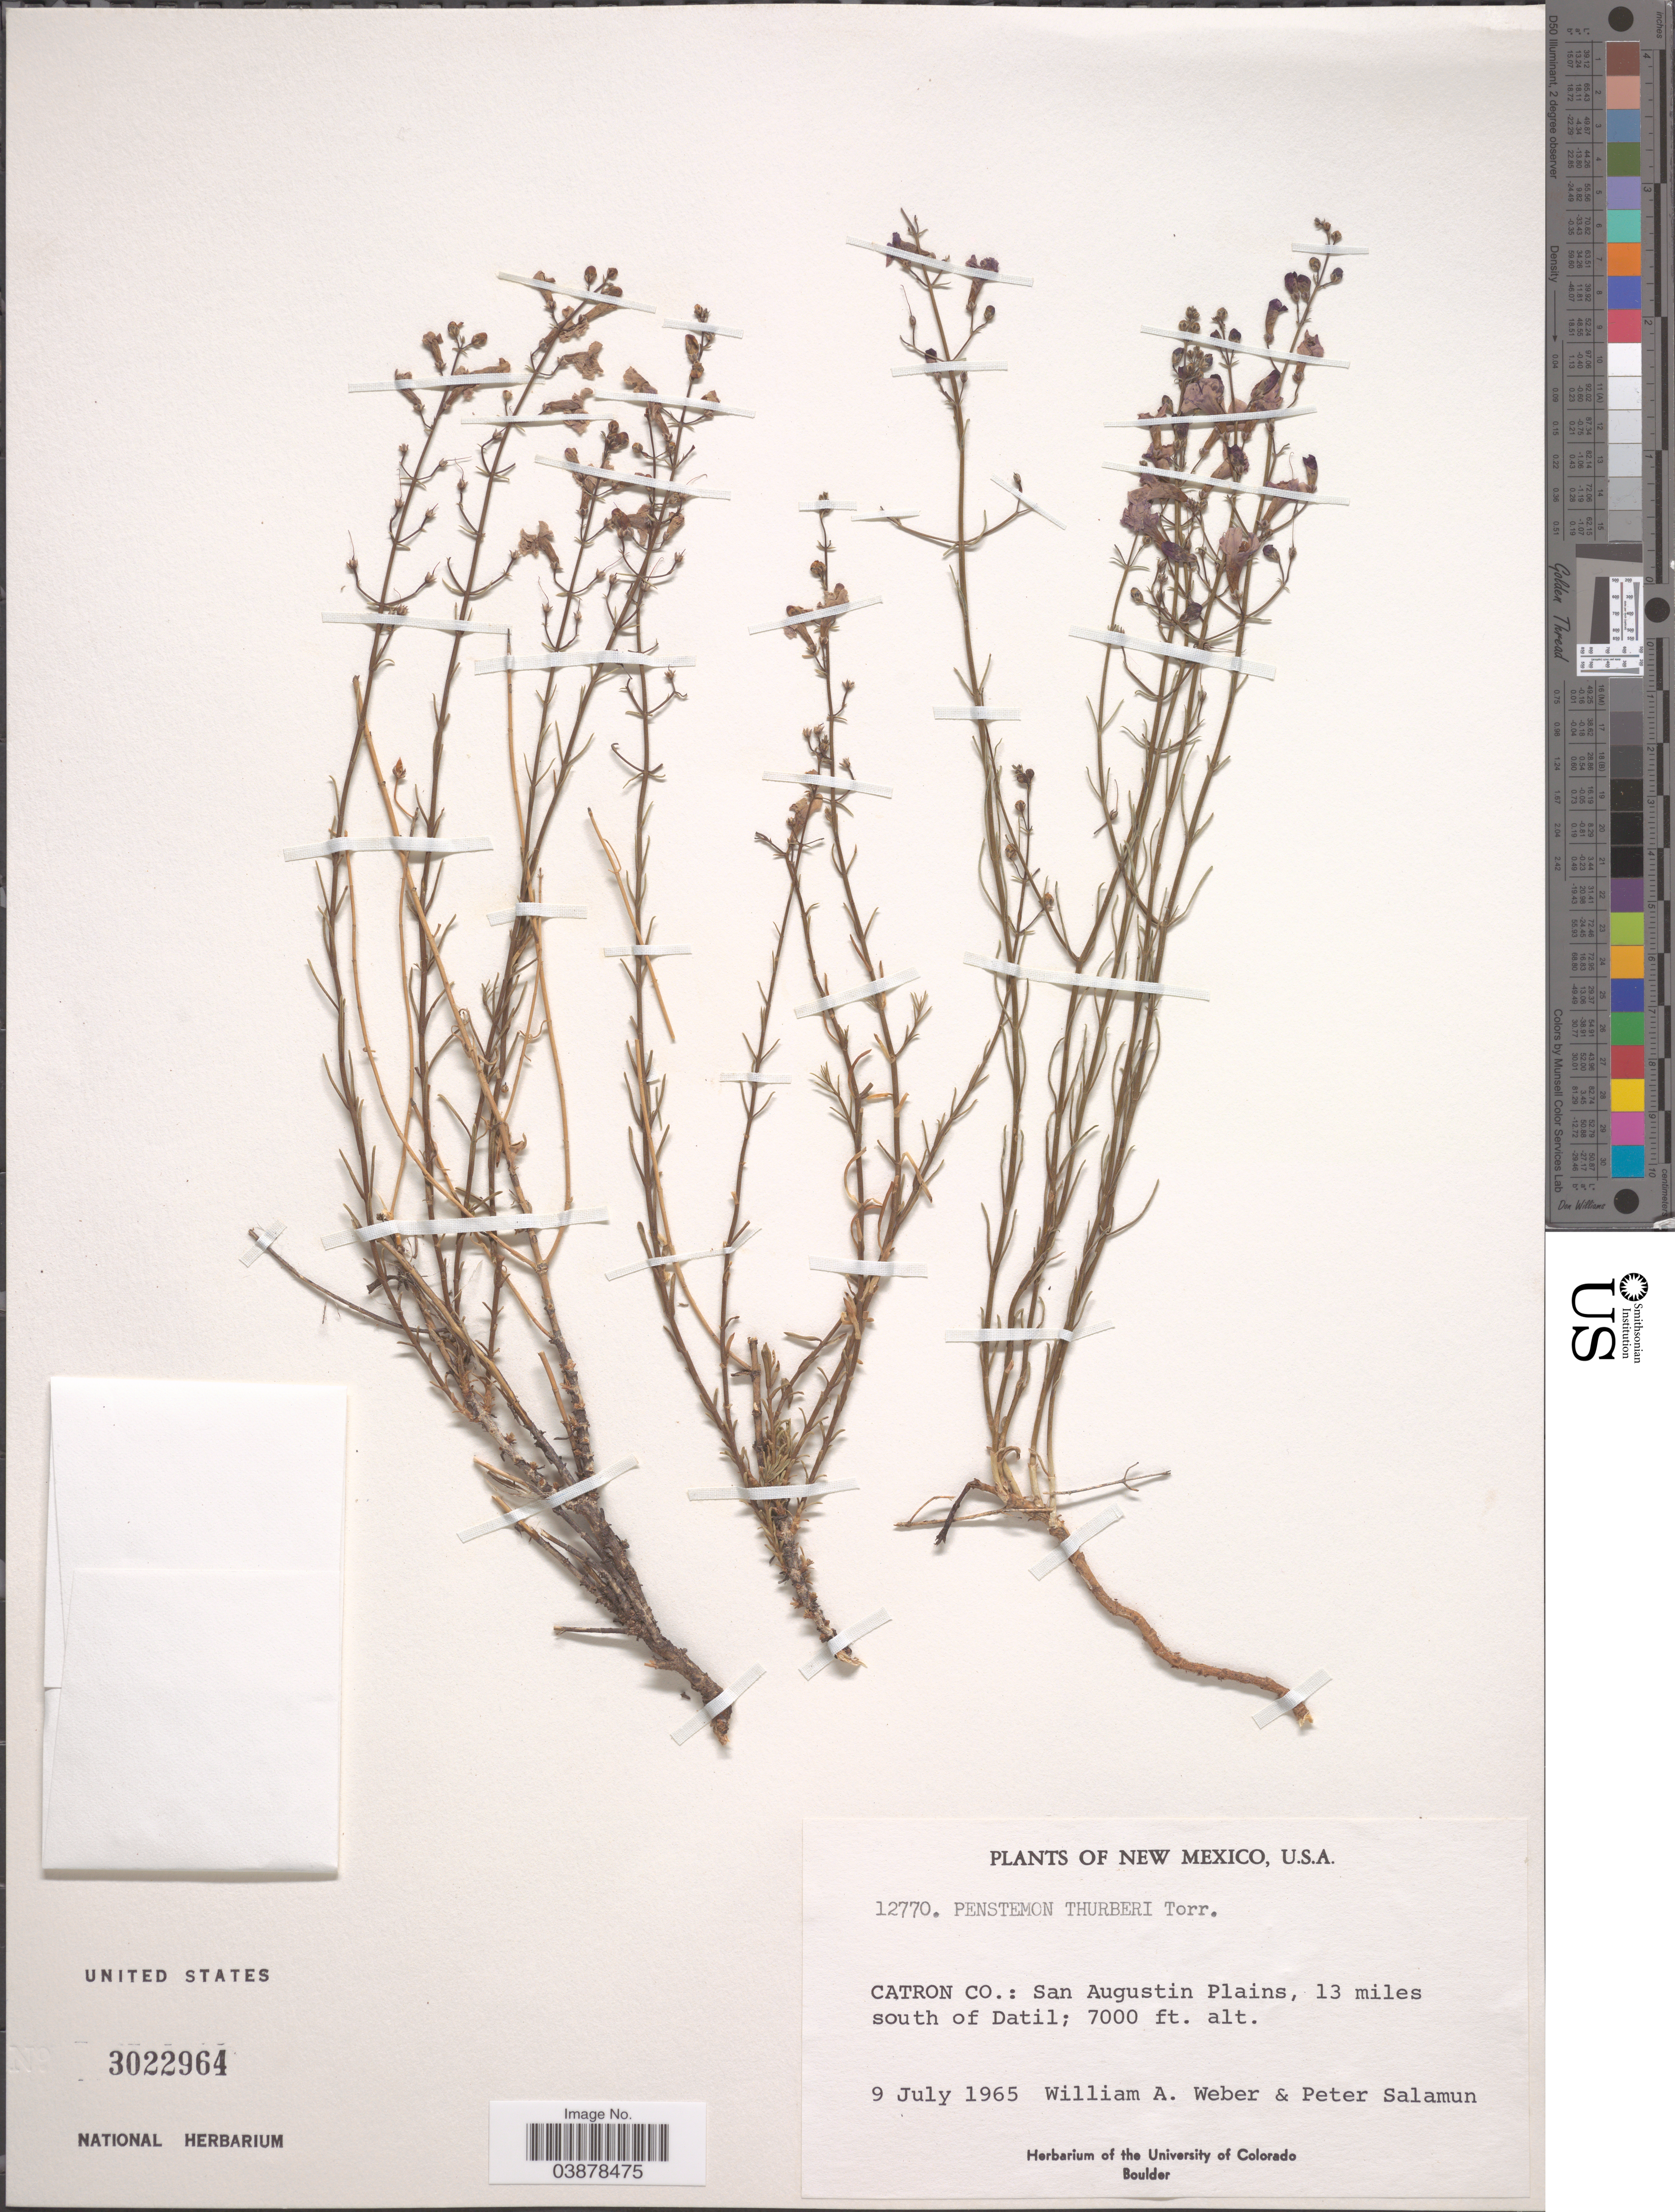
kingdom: Plantae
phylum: Tracheophyta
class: Magnoliopsida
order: Lamiales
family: Plantaginaceae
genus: Penstemon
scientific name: Penstemon thurberi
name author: Torr.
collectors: W. A. Weber & P. Salamun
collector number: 12770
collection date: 1965-07-09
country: United States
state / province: New Mexico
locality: Catron Co.: San Augustin Plains, 13 miles south of Datil.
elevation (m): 2134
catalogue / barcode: US 3022964